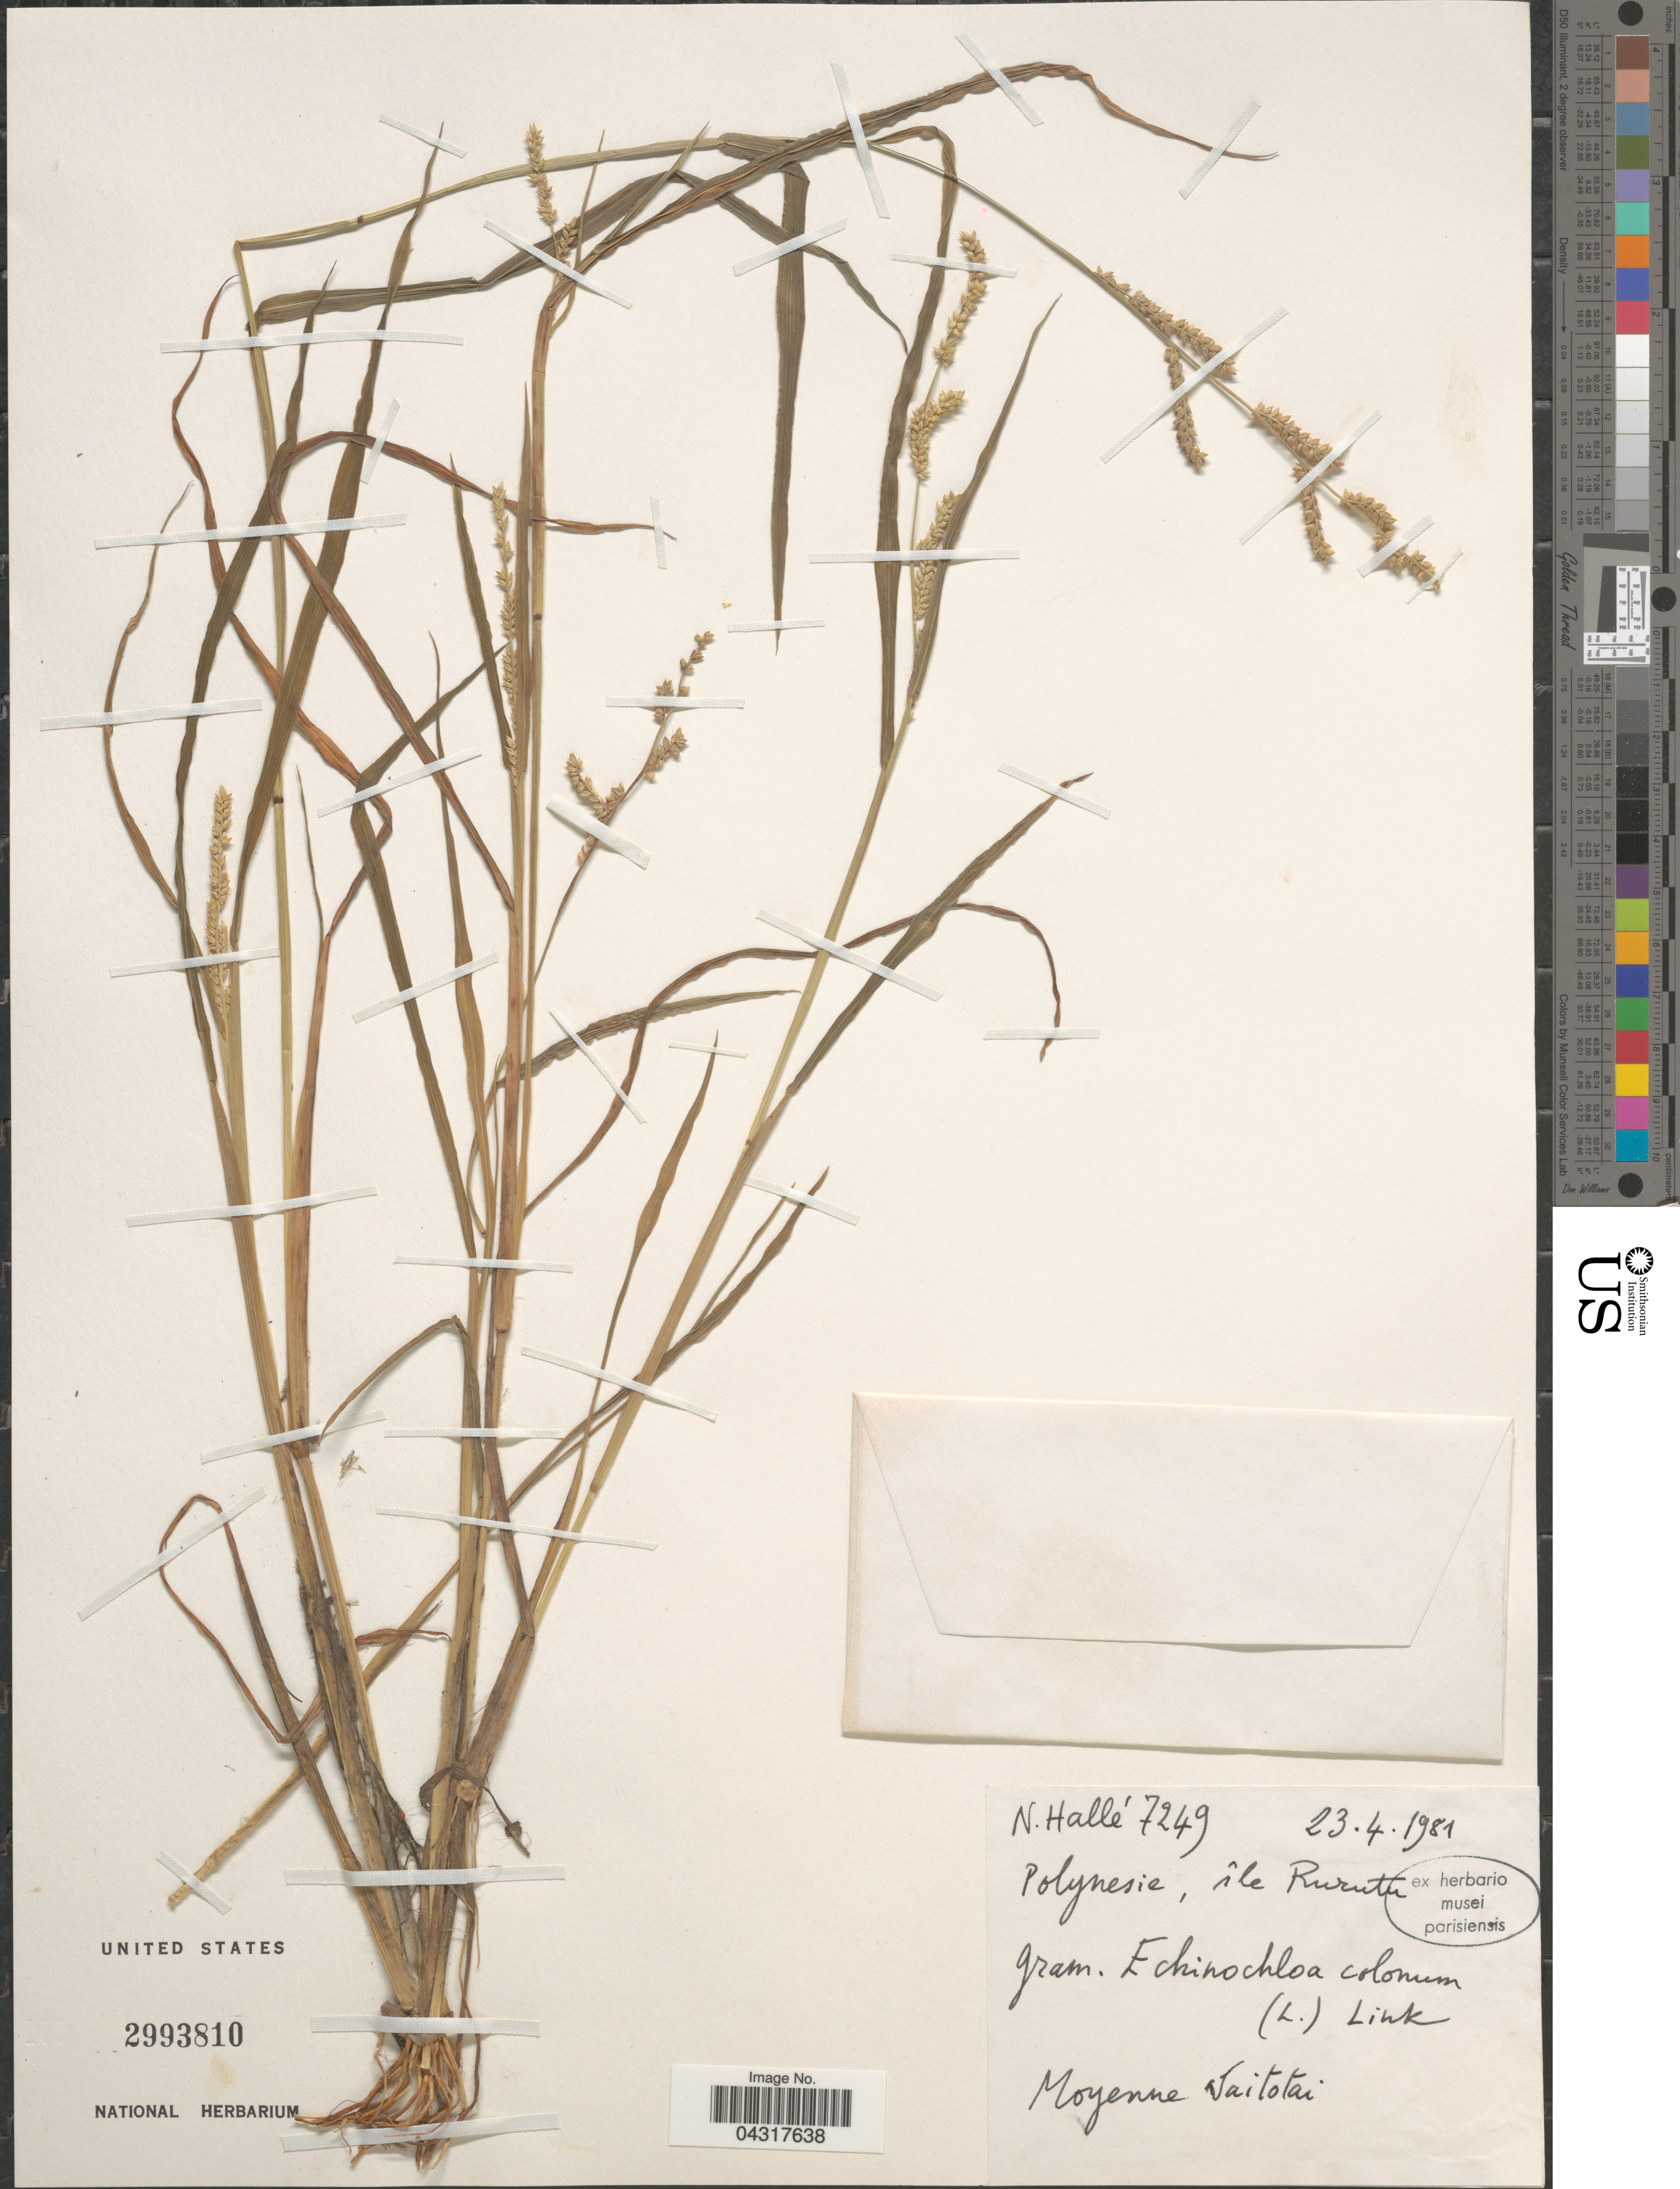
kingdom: Plantae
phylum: Tracheophyta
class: Liliopsida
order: Poales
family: Poaceae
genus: Echinochloa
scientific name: Echinochloa colona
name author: (L.) Link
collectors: N. Hallé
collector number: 7249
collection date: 1981-04-23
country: French Polynesia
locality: Polynesie, île Rurutu. Moyenne Vaitotai [interpreted]. [unsure placement]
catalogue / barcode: US 2993810